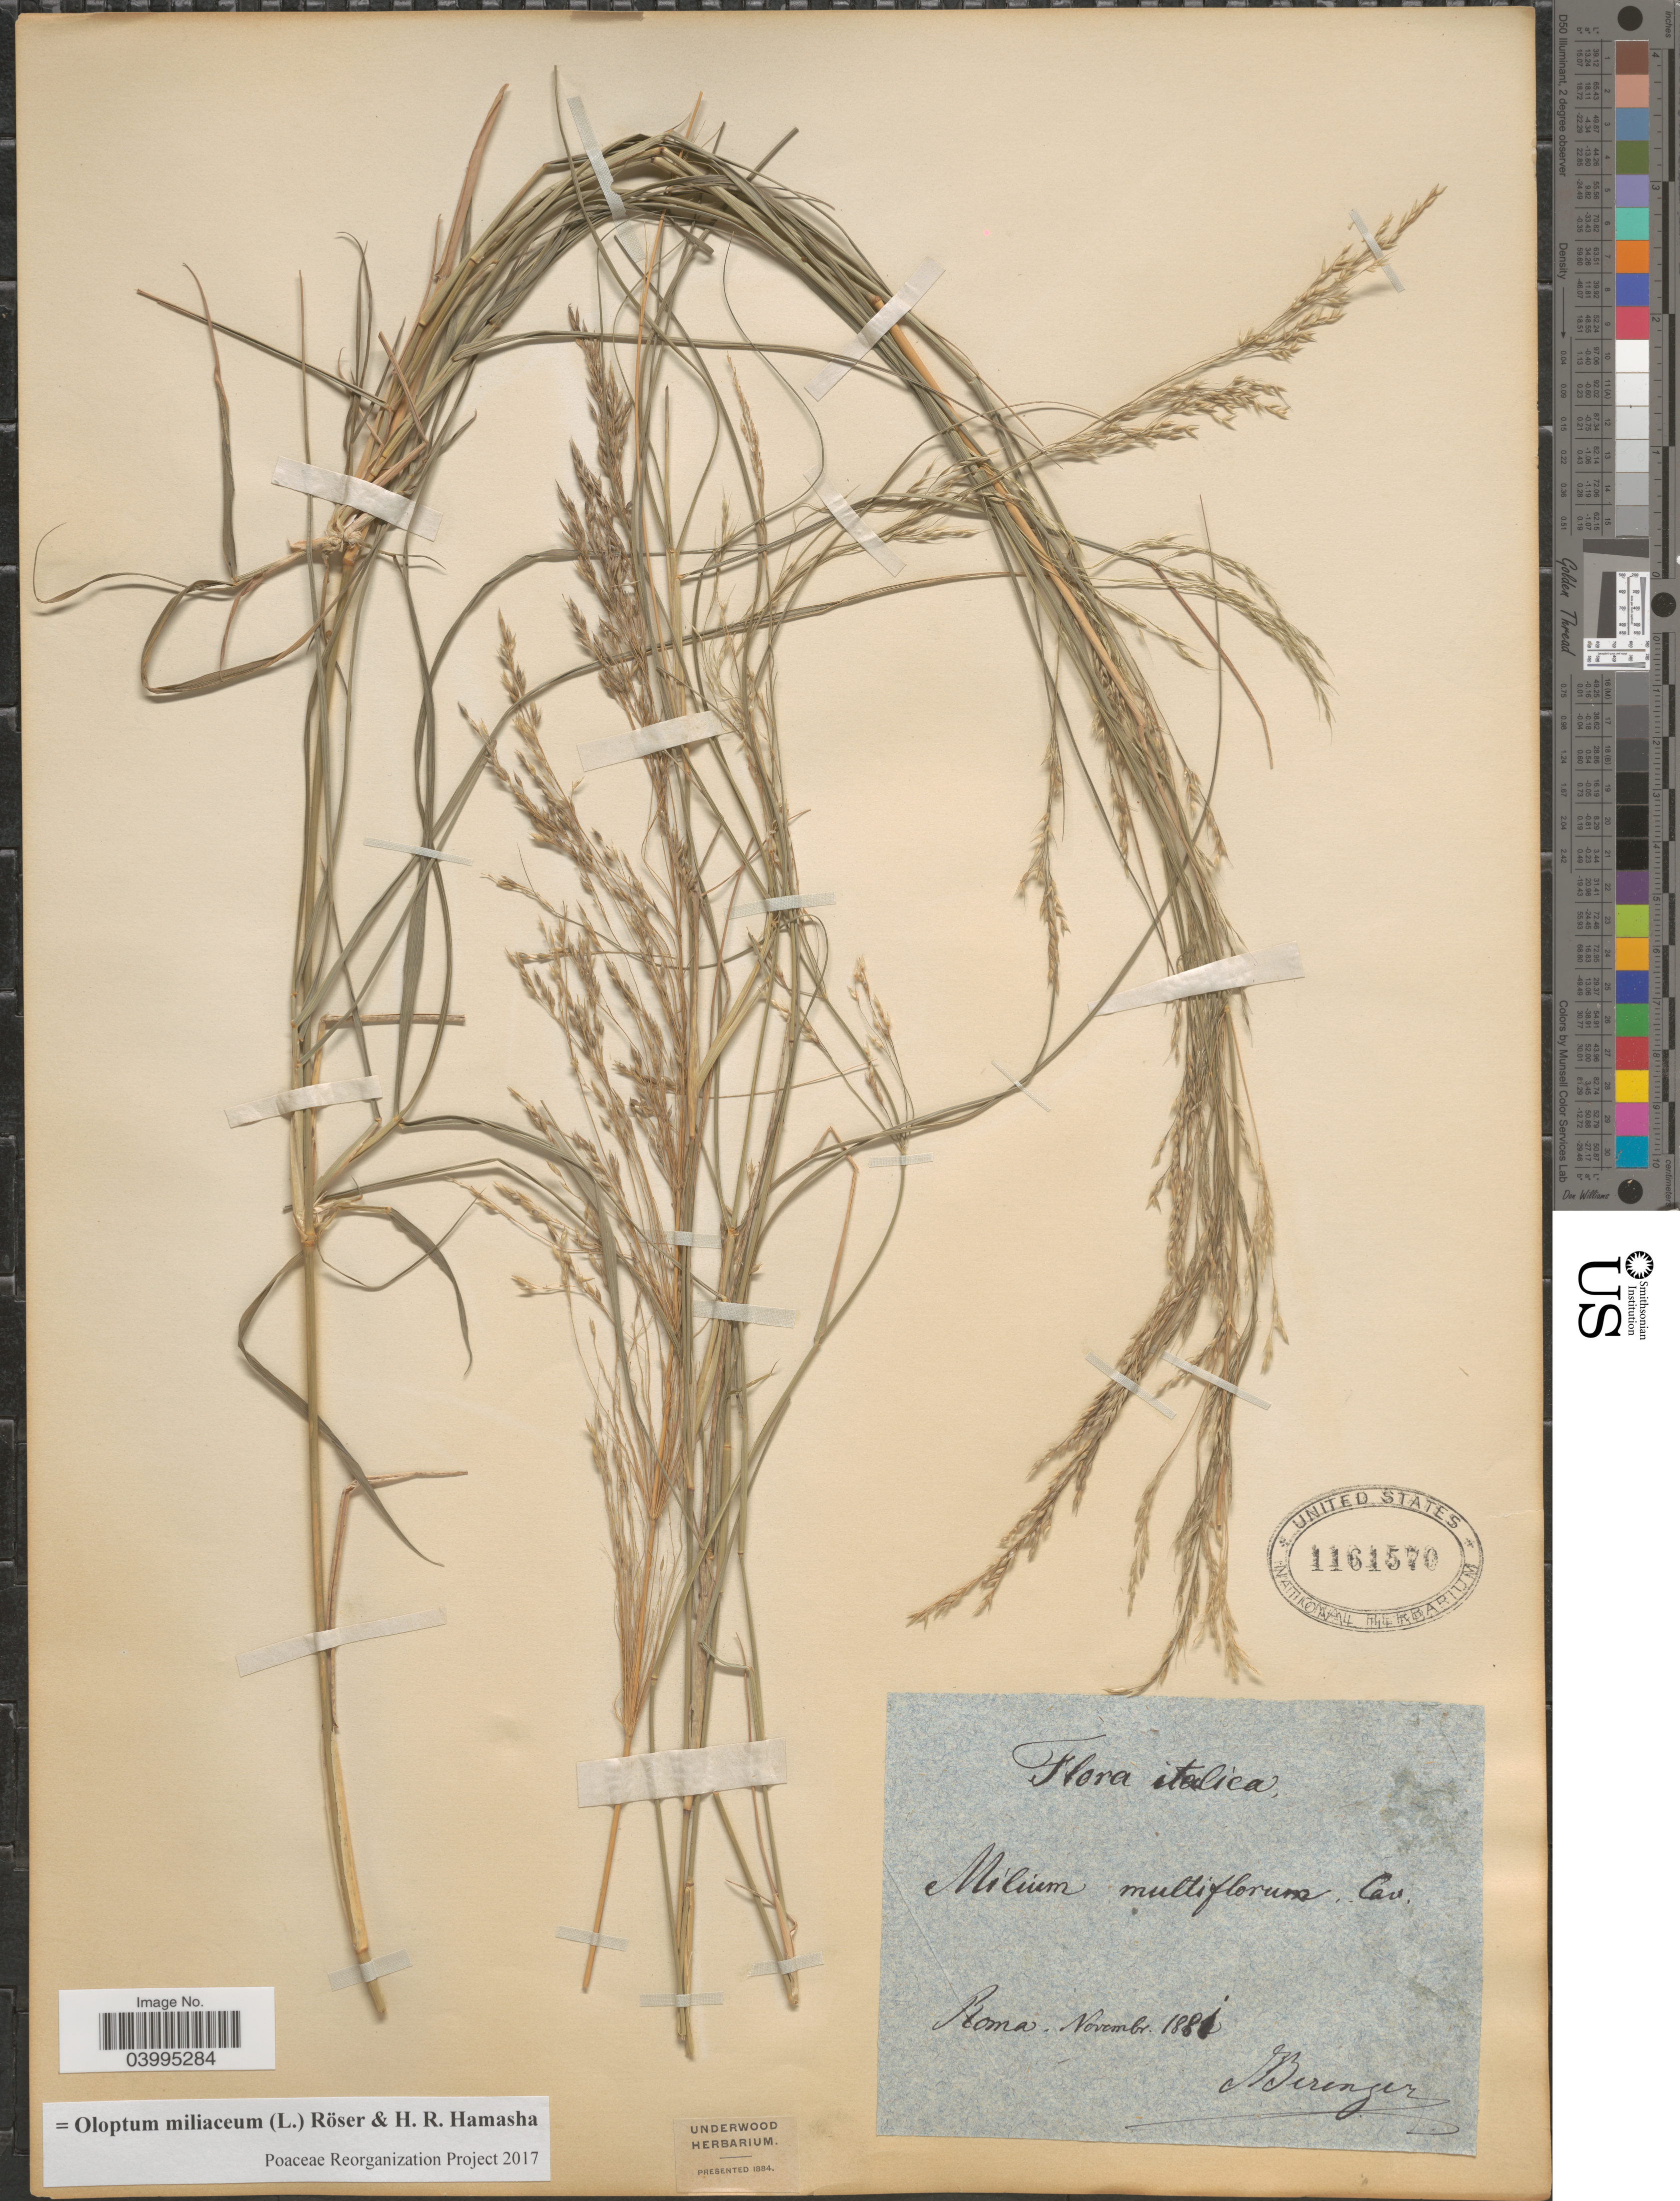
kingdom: Plantae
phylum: Tracheophyta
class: Liliopsida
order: Poales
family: Poaceae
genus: Oloptum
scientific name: Oloptum miliaceum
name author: Röser & H. R. Hamasha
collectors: G. Berenger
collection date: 1881-11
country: Italy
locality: Roma.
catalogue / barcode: US 1161570